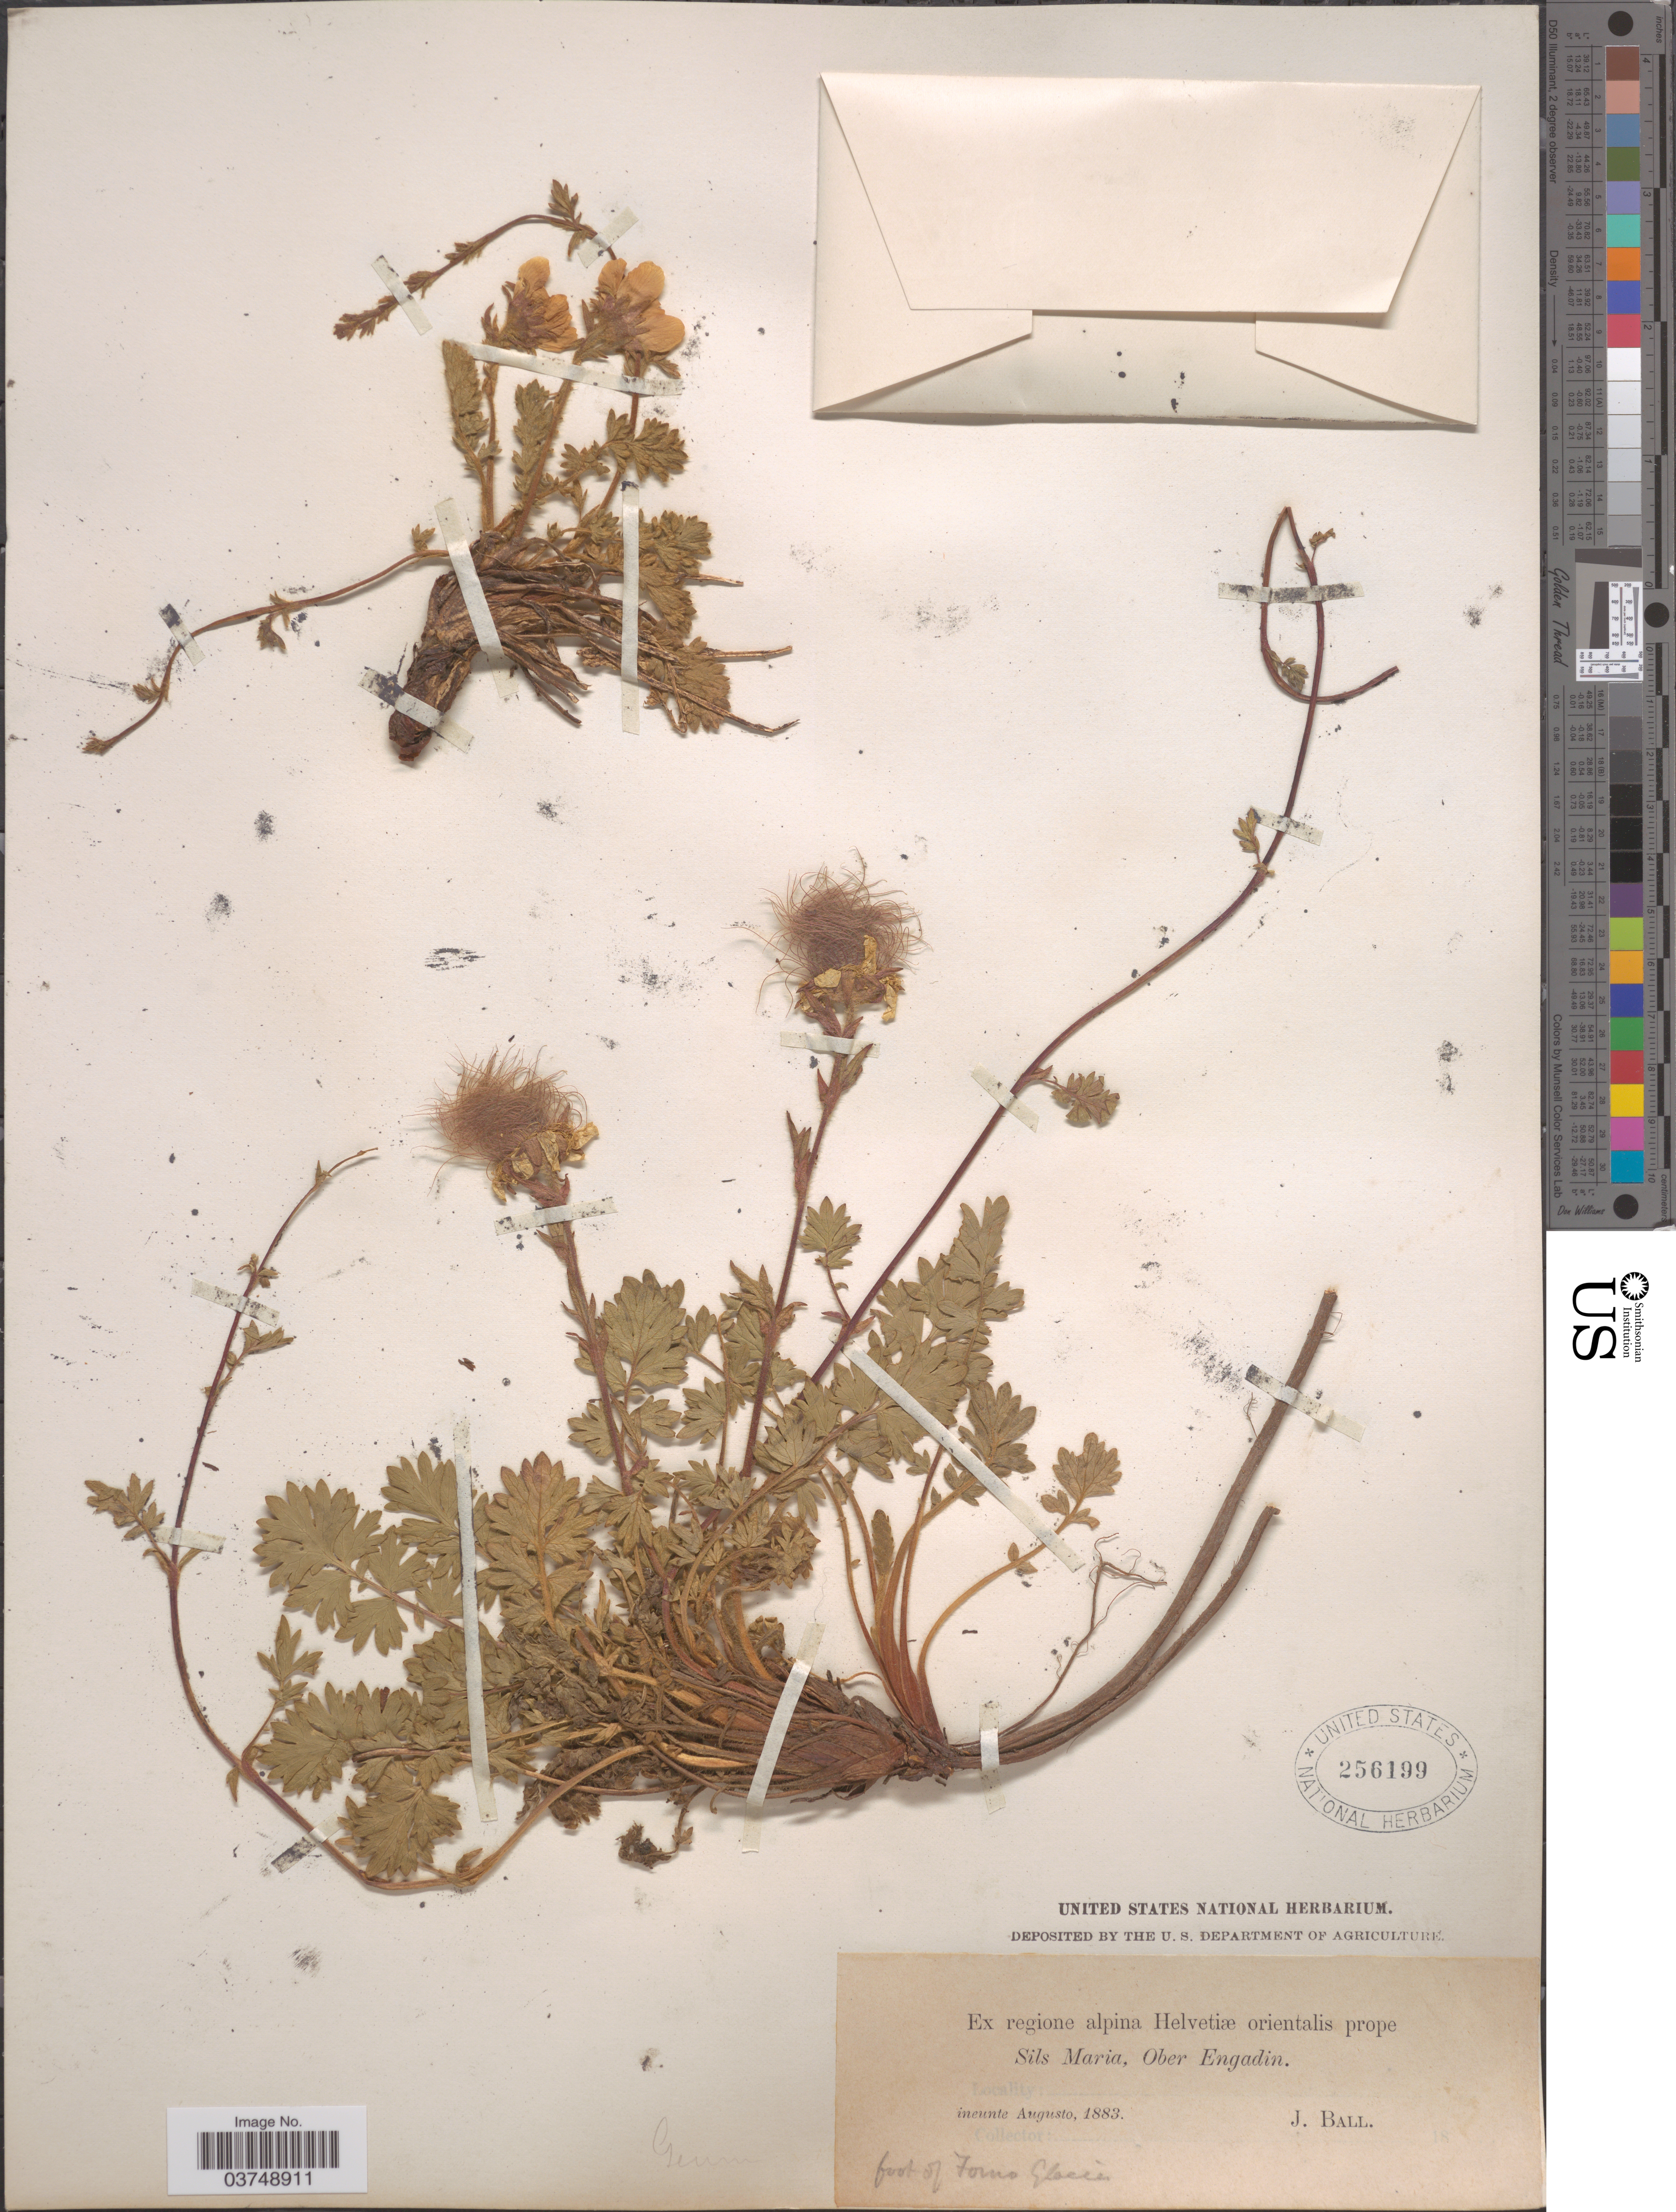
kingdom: Plantae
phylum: Tracheophyta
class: Magnoliopsida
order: Rosales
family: Rosaceae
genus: Geum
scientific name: Geum reptans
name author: L.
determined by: Strong, Mark T., (BOT), Smithsonian Institution - National Museum of Natural History (UNITED STATES)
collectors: J. Ball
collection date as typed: ineunte Augusto, 1883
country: Switzerland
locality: Ex regione alpina Helvetiæ orientalis prope Sils Maria, Ober Engadin. Foot of Forno Glacier.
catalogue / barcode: US 256199